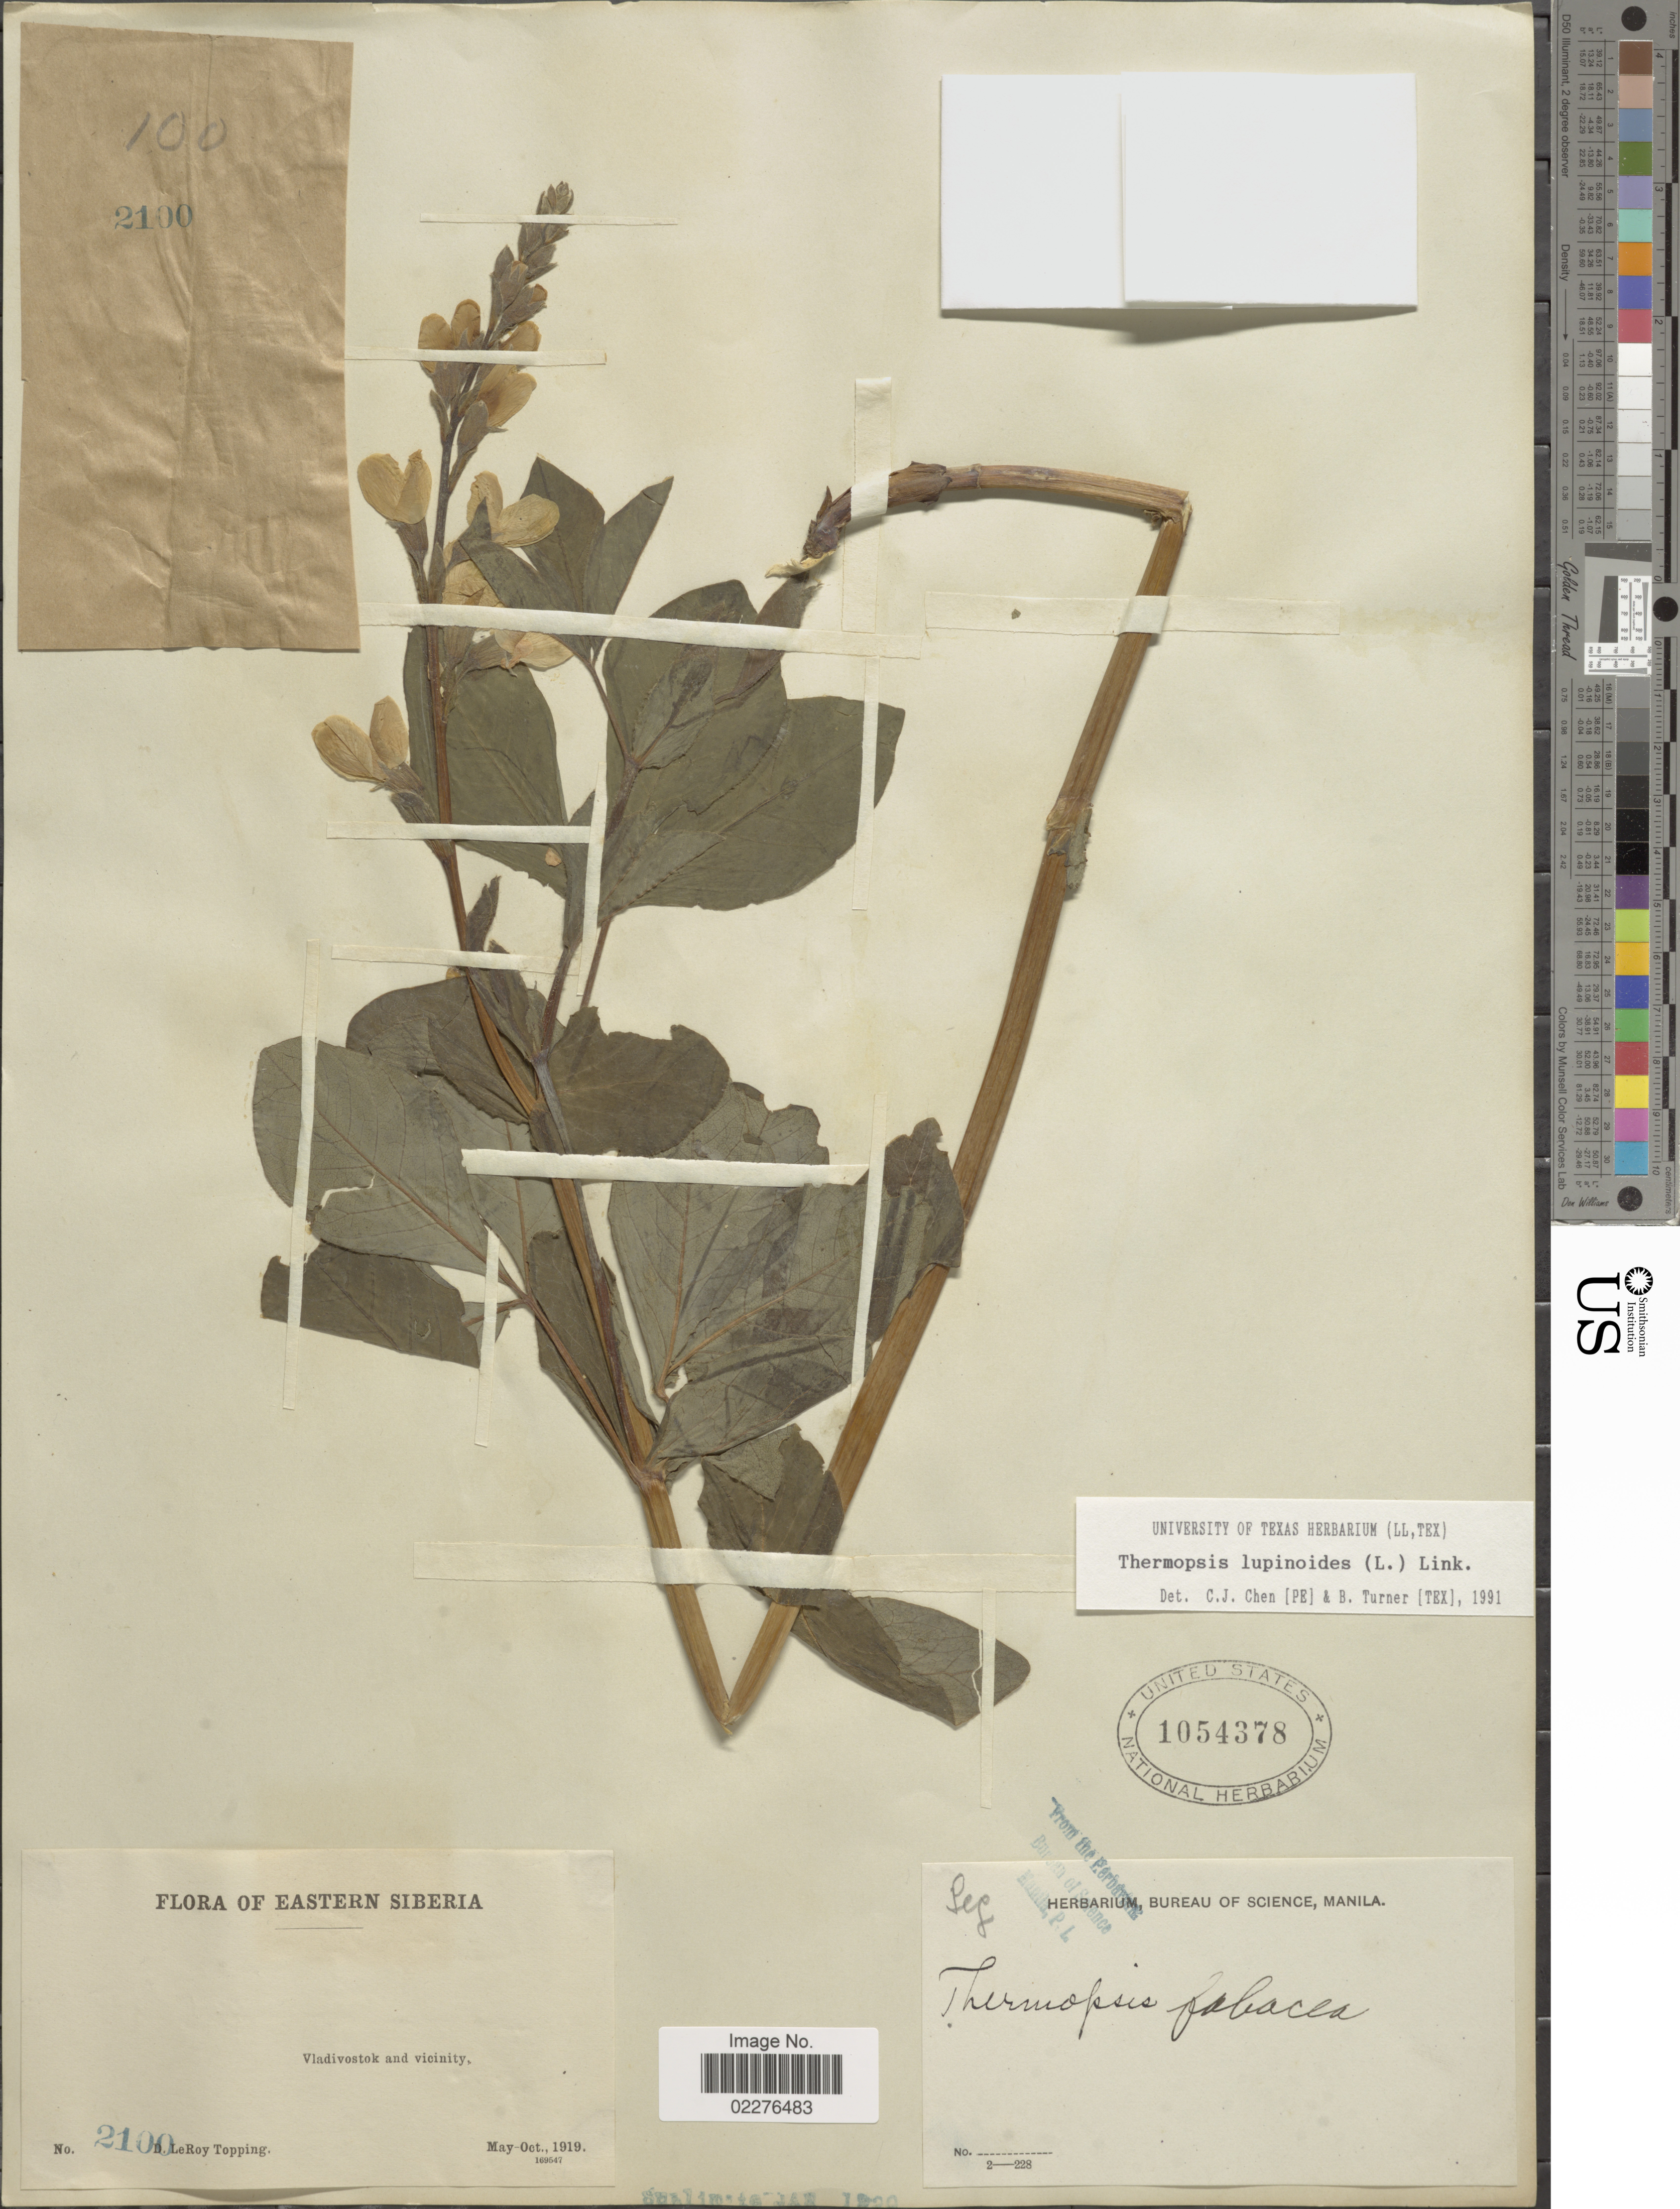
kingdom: Plantae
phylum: Tracheophyta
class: Magnoliopsida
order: Fabales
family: Fabaceae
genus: Thermopsis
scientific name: Thermopsis lupinoides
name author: (L.) Link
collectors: D. L. Topping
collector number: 2100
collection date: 1919-05/1919-10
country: Russian Federation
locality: Eastern Siberia, Vladivostok and vicinity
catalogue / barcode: US 1054378